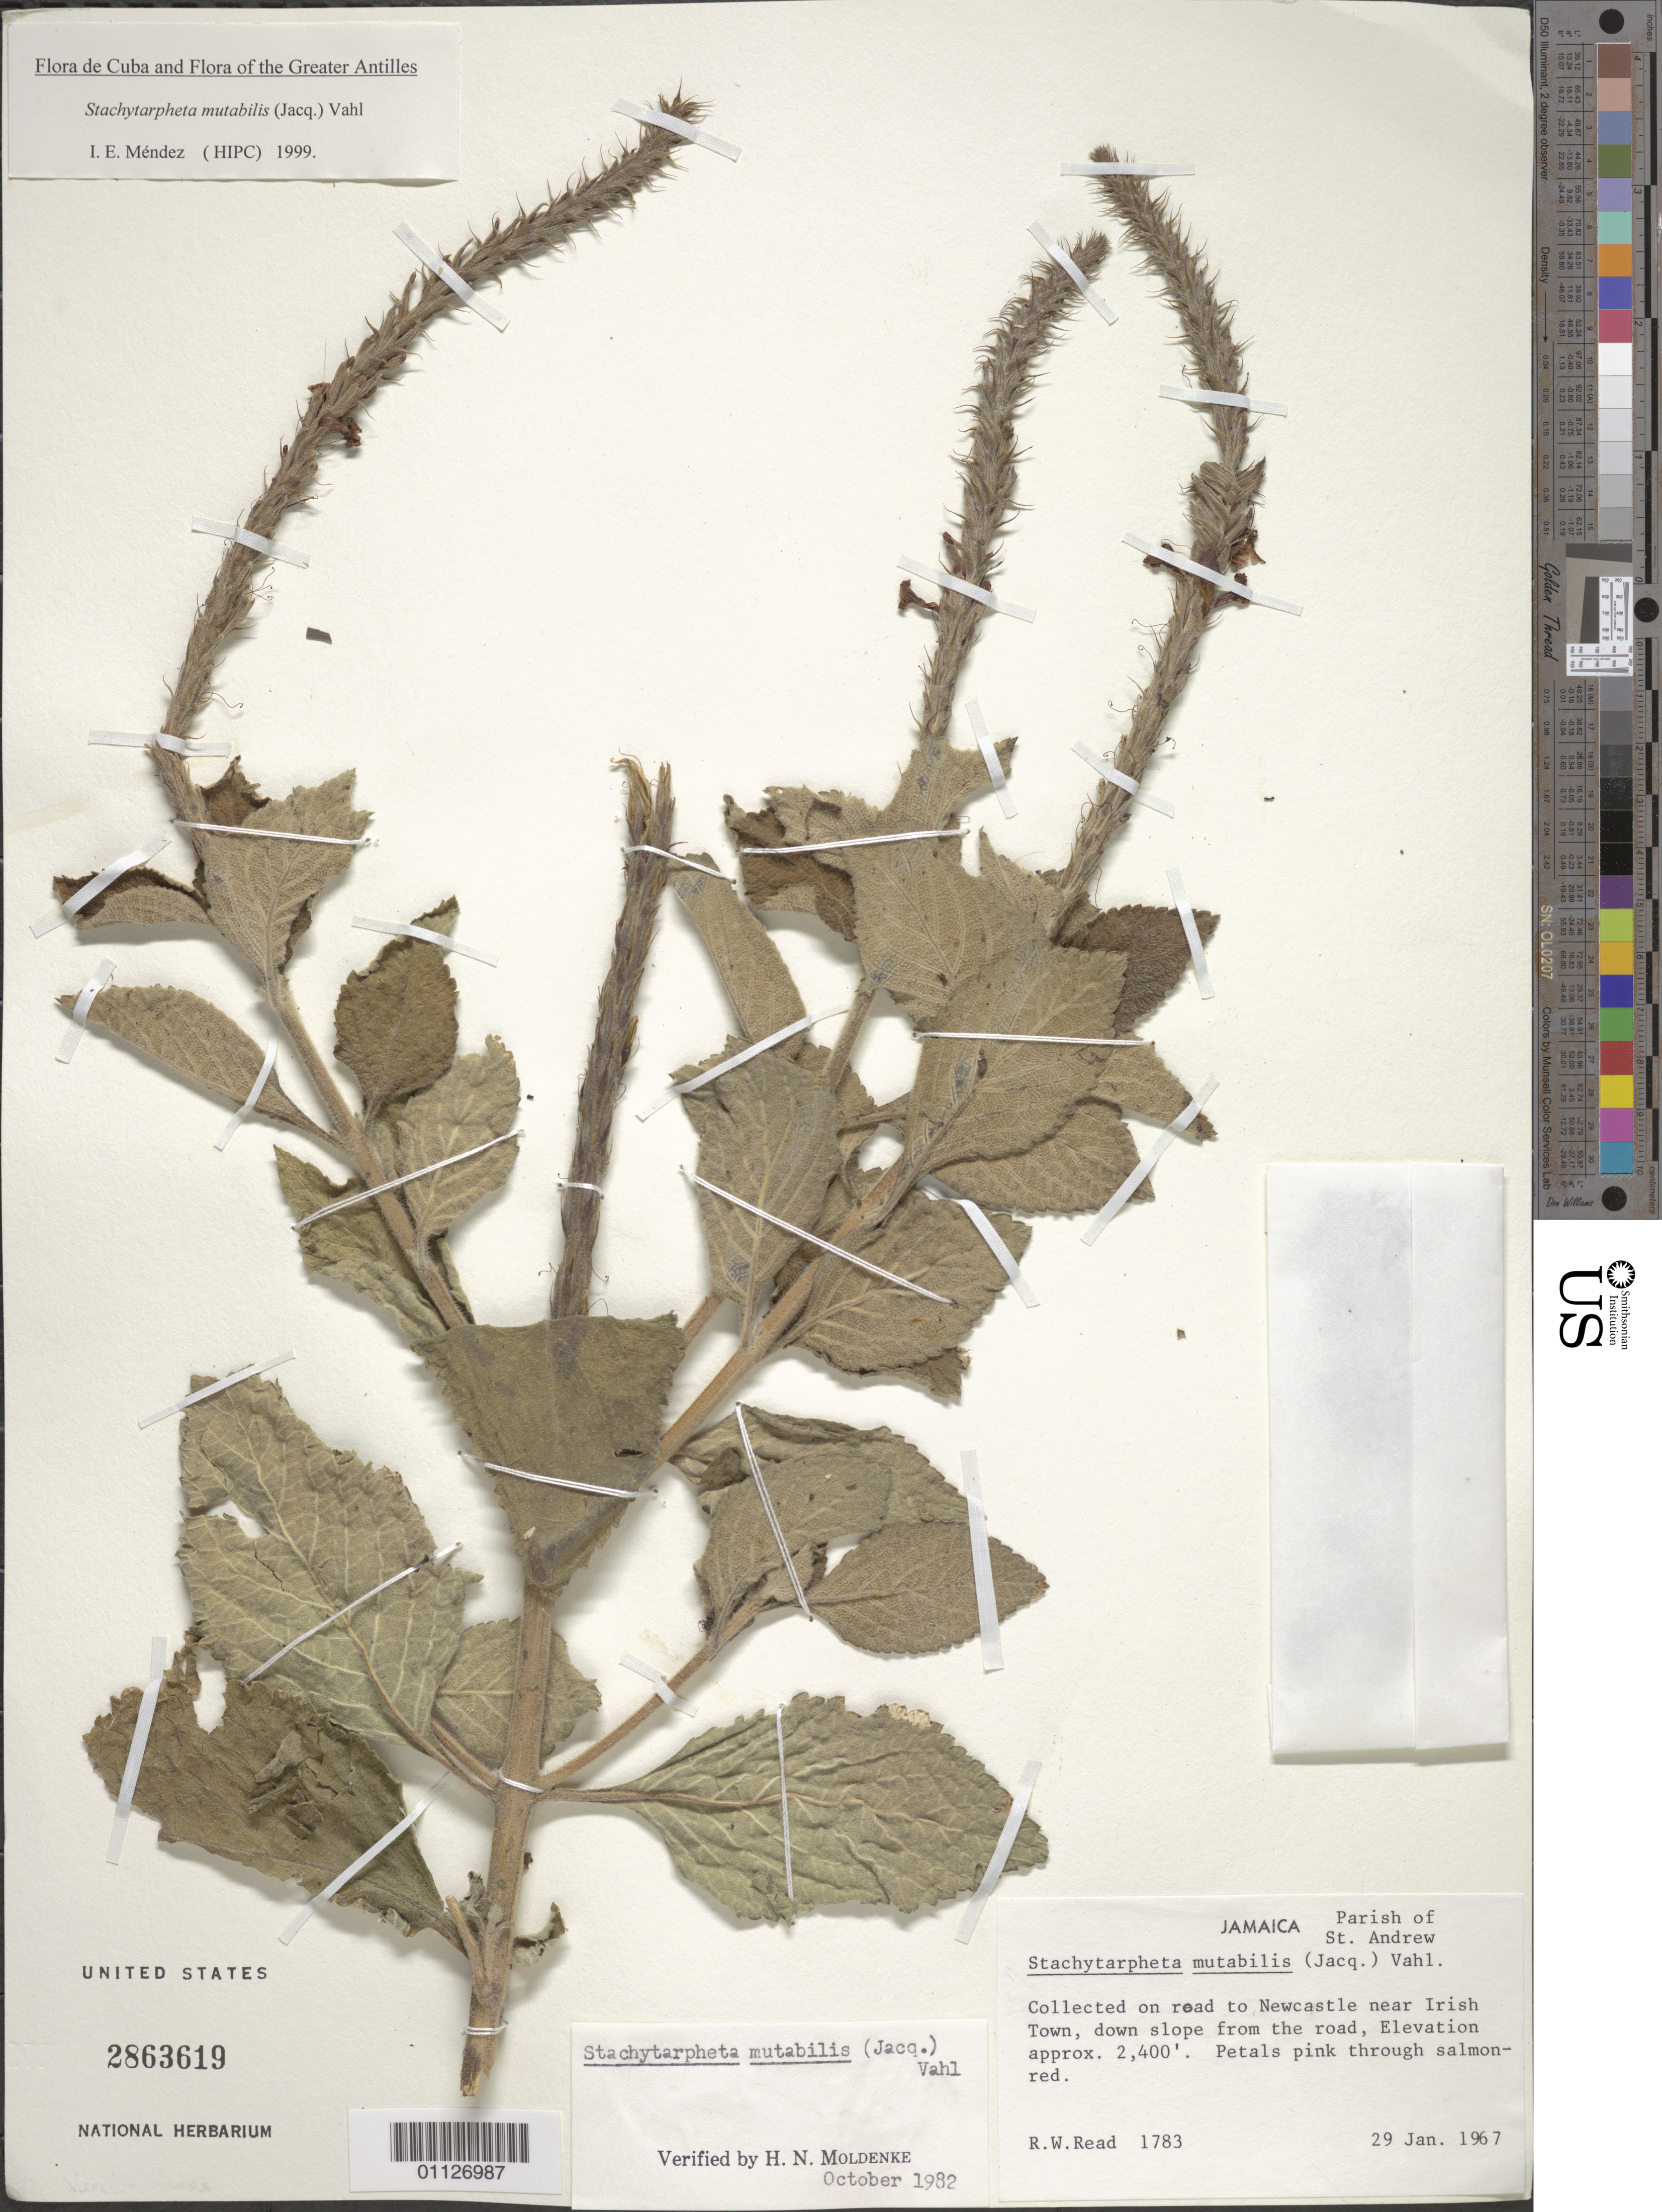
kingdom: Plantae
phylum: Tracheophyta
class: Magnoliopsida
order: Lamiales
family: Verbenaceae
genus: Stachytarpheta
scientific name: Stachytarpheta mutabilis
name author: (Jacq.) Vahl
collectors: R. W. Read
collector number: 1783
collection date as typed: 29 Jan 1967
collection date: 1967-01-29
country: Jamaica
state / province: Saint Andrew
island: Jamaica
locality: Road to Newcastle near Irish Town, down slope from the road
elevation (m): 732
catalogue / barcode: US 2863619